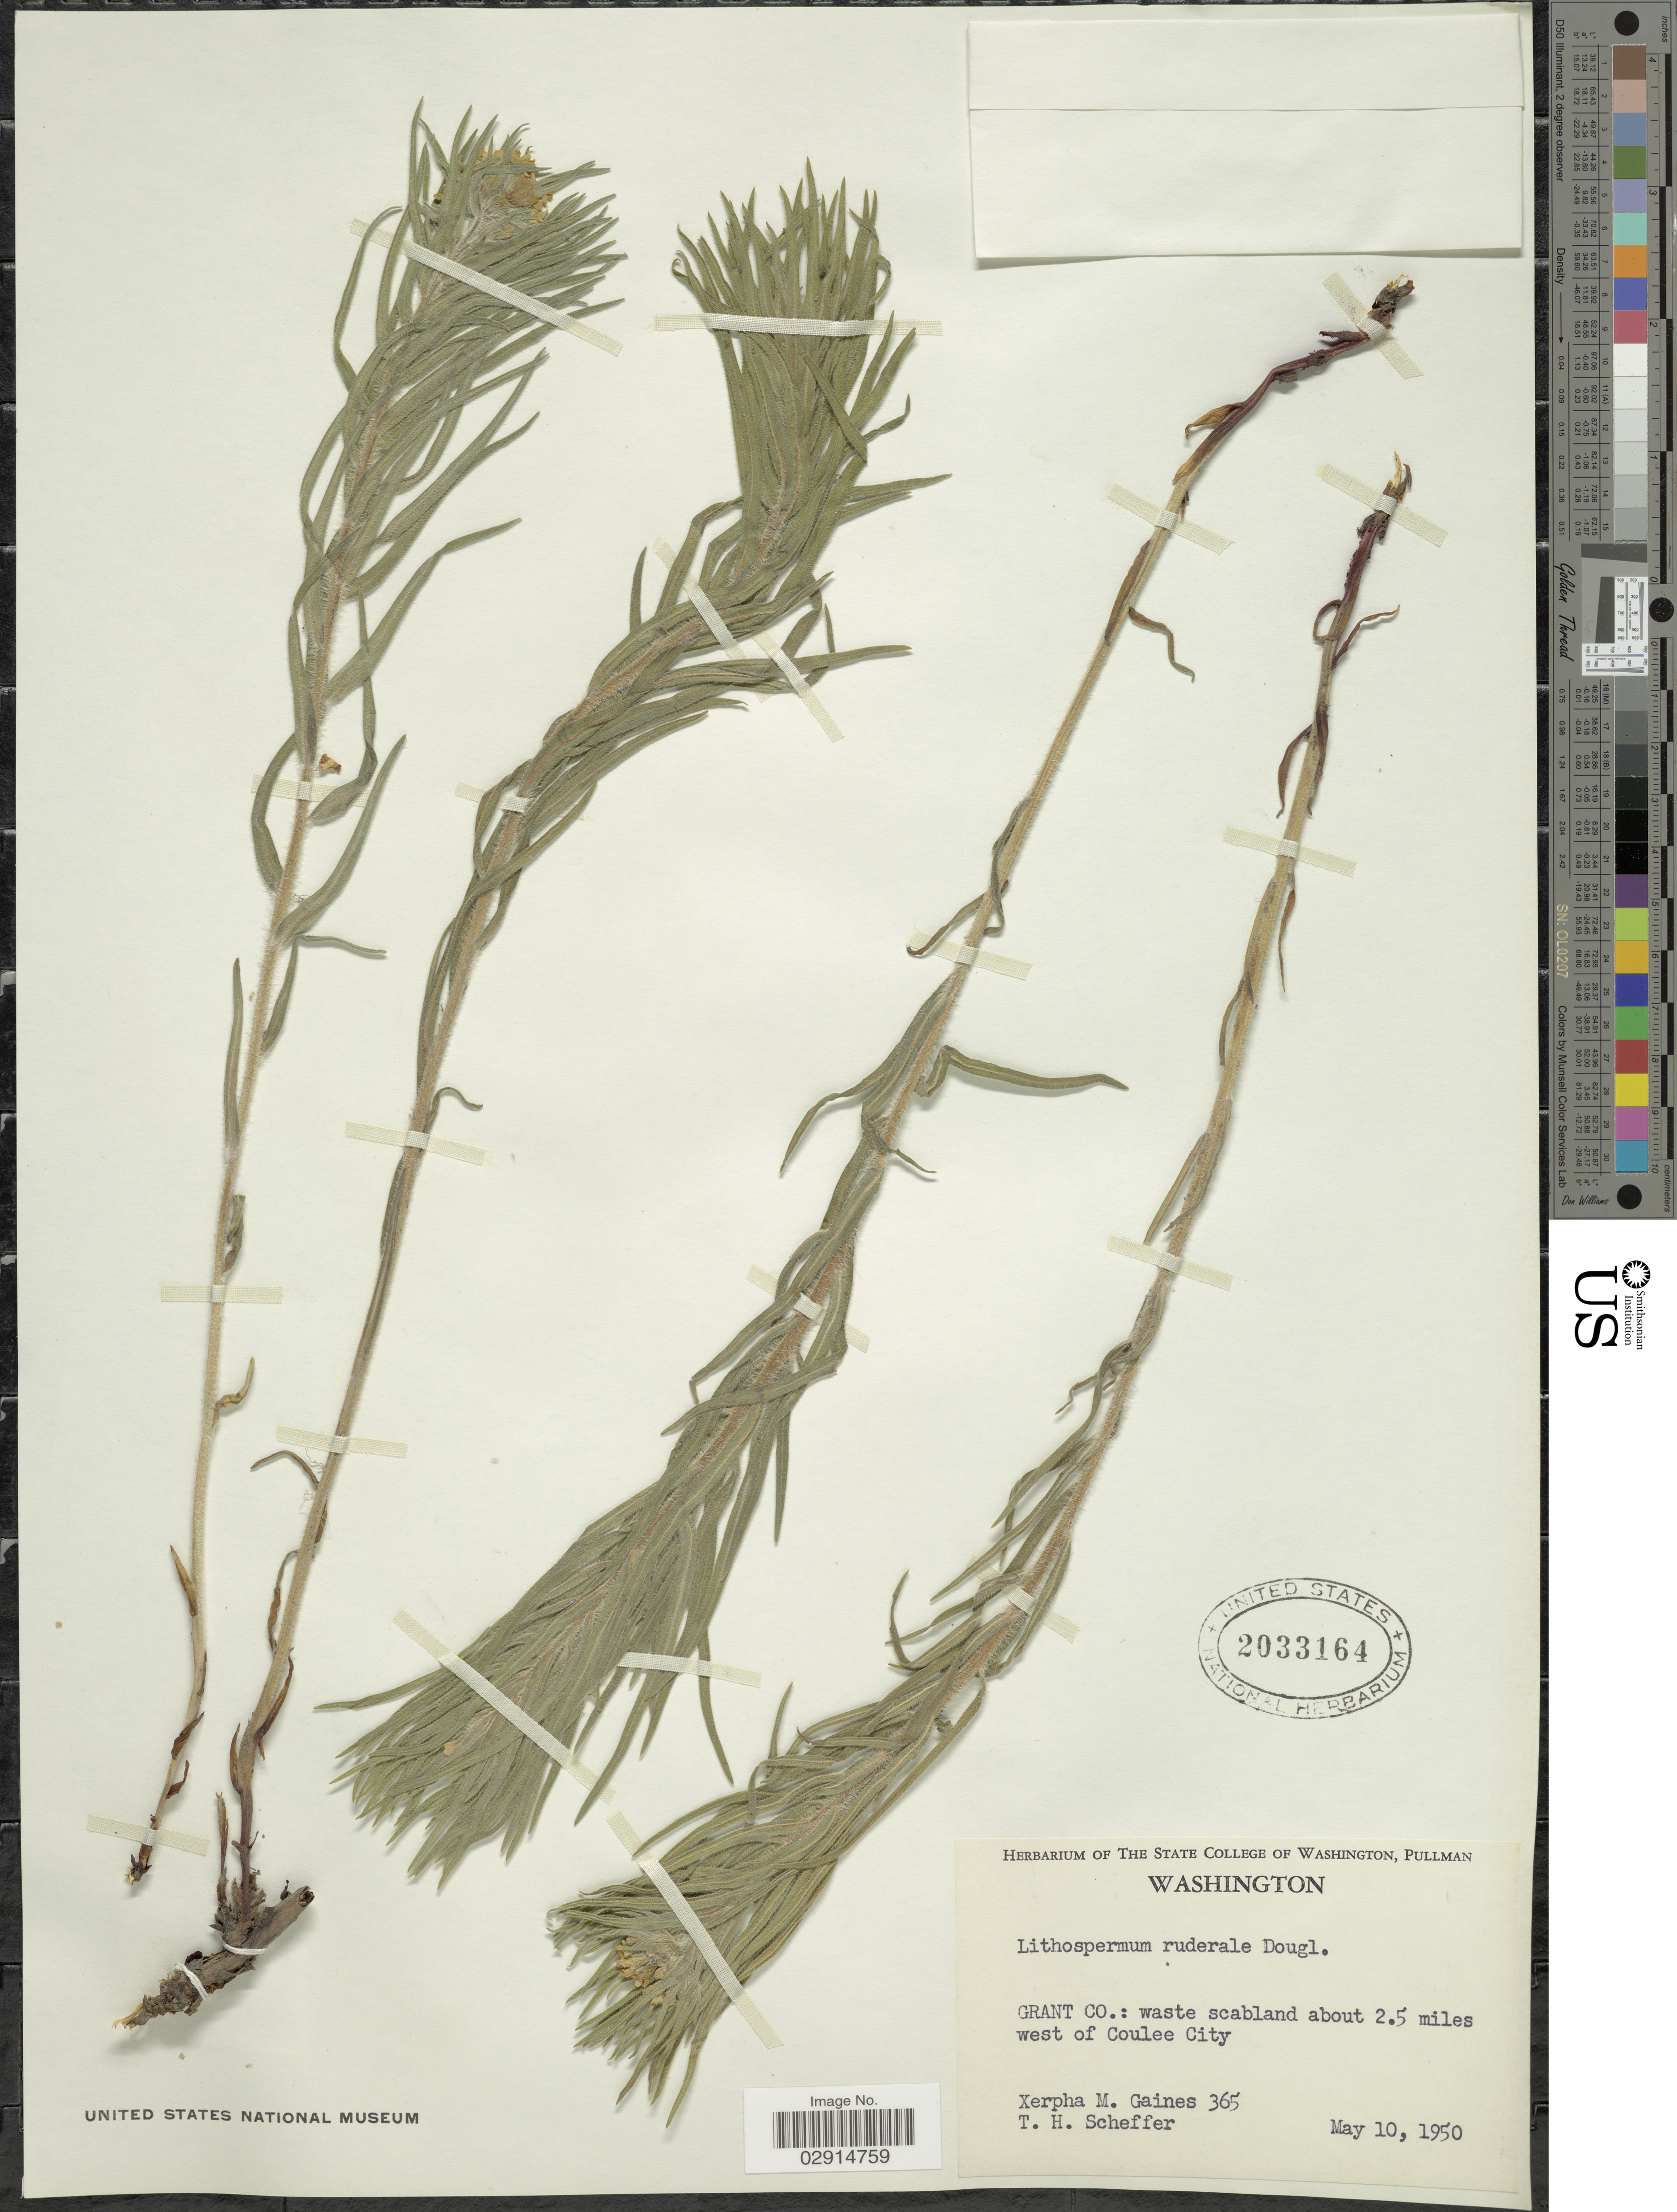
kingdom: Plantae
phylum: Tracheophyta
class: Magnoliopsida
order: Boraginales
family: Boraginaceae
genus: Lithospermum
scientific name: Lithospermum ruderale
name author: Douglas ex Lehm.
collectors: X. Gaines & T. Scheffer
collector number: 365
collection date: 1950-05-10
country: United States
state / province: Washington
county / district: Grant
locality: Grant Co., waste scabland about 2.5 miles west of Coulee City.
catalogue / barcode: US 2033164